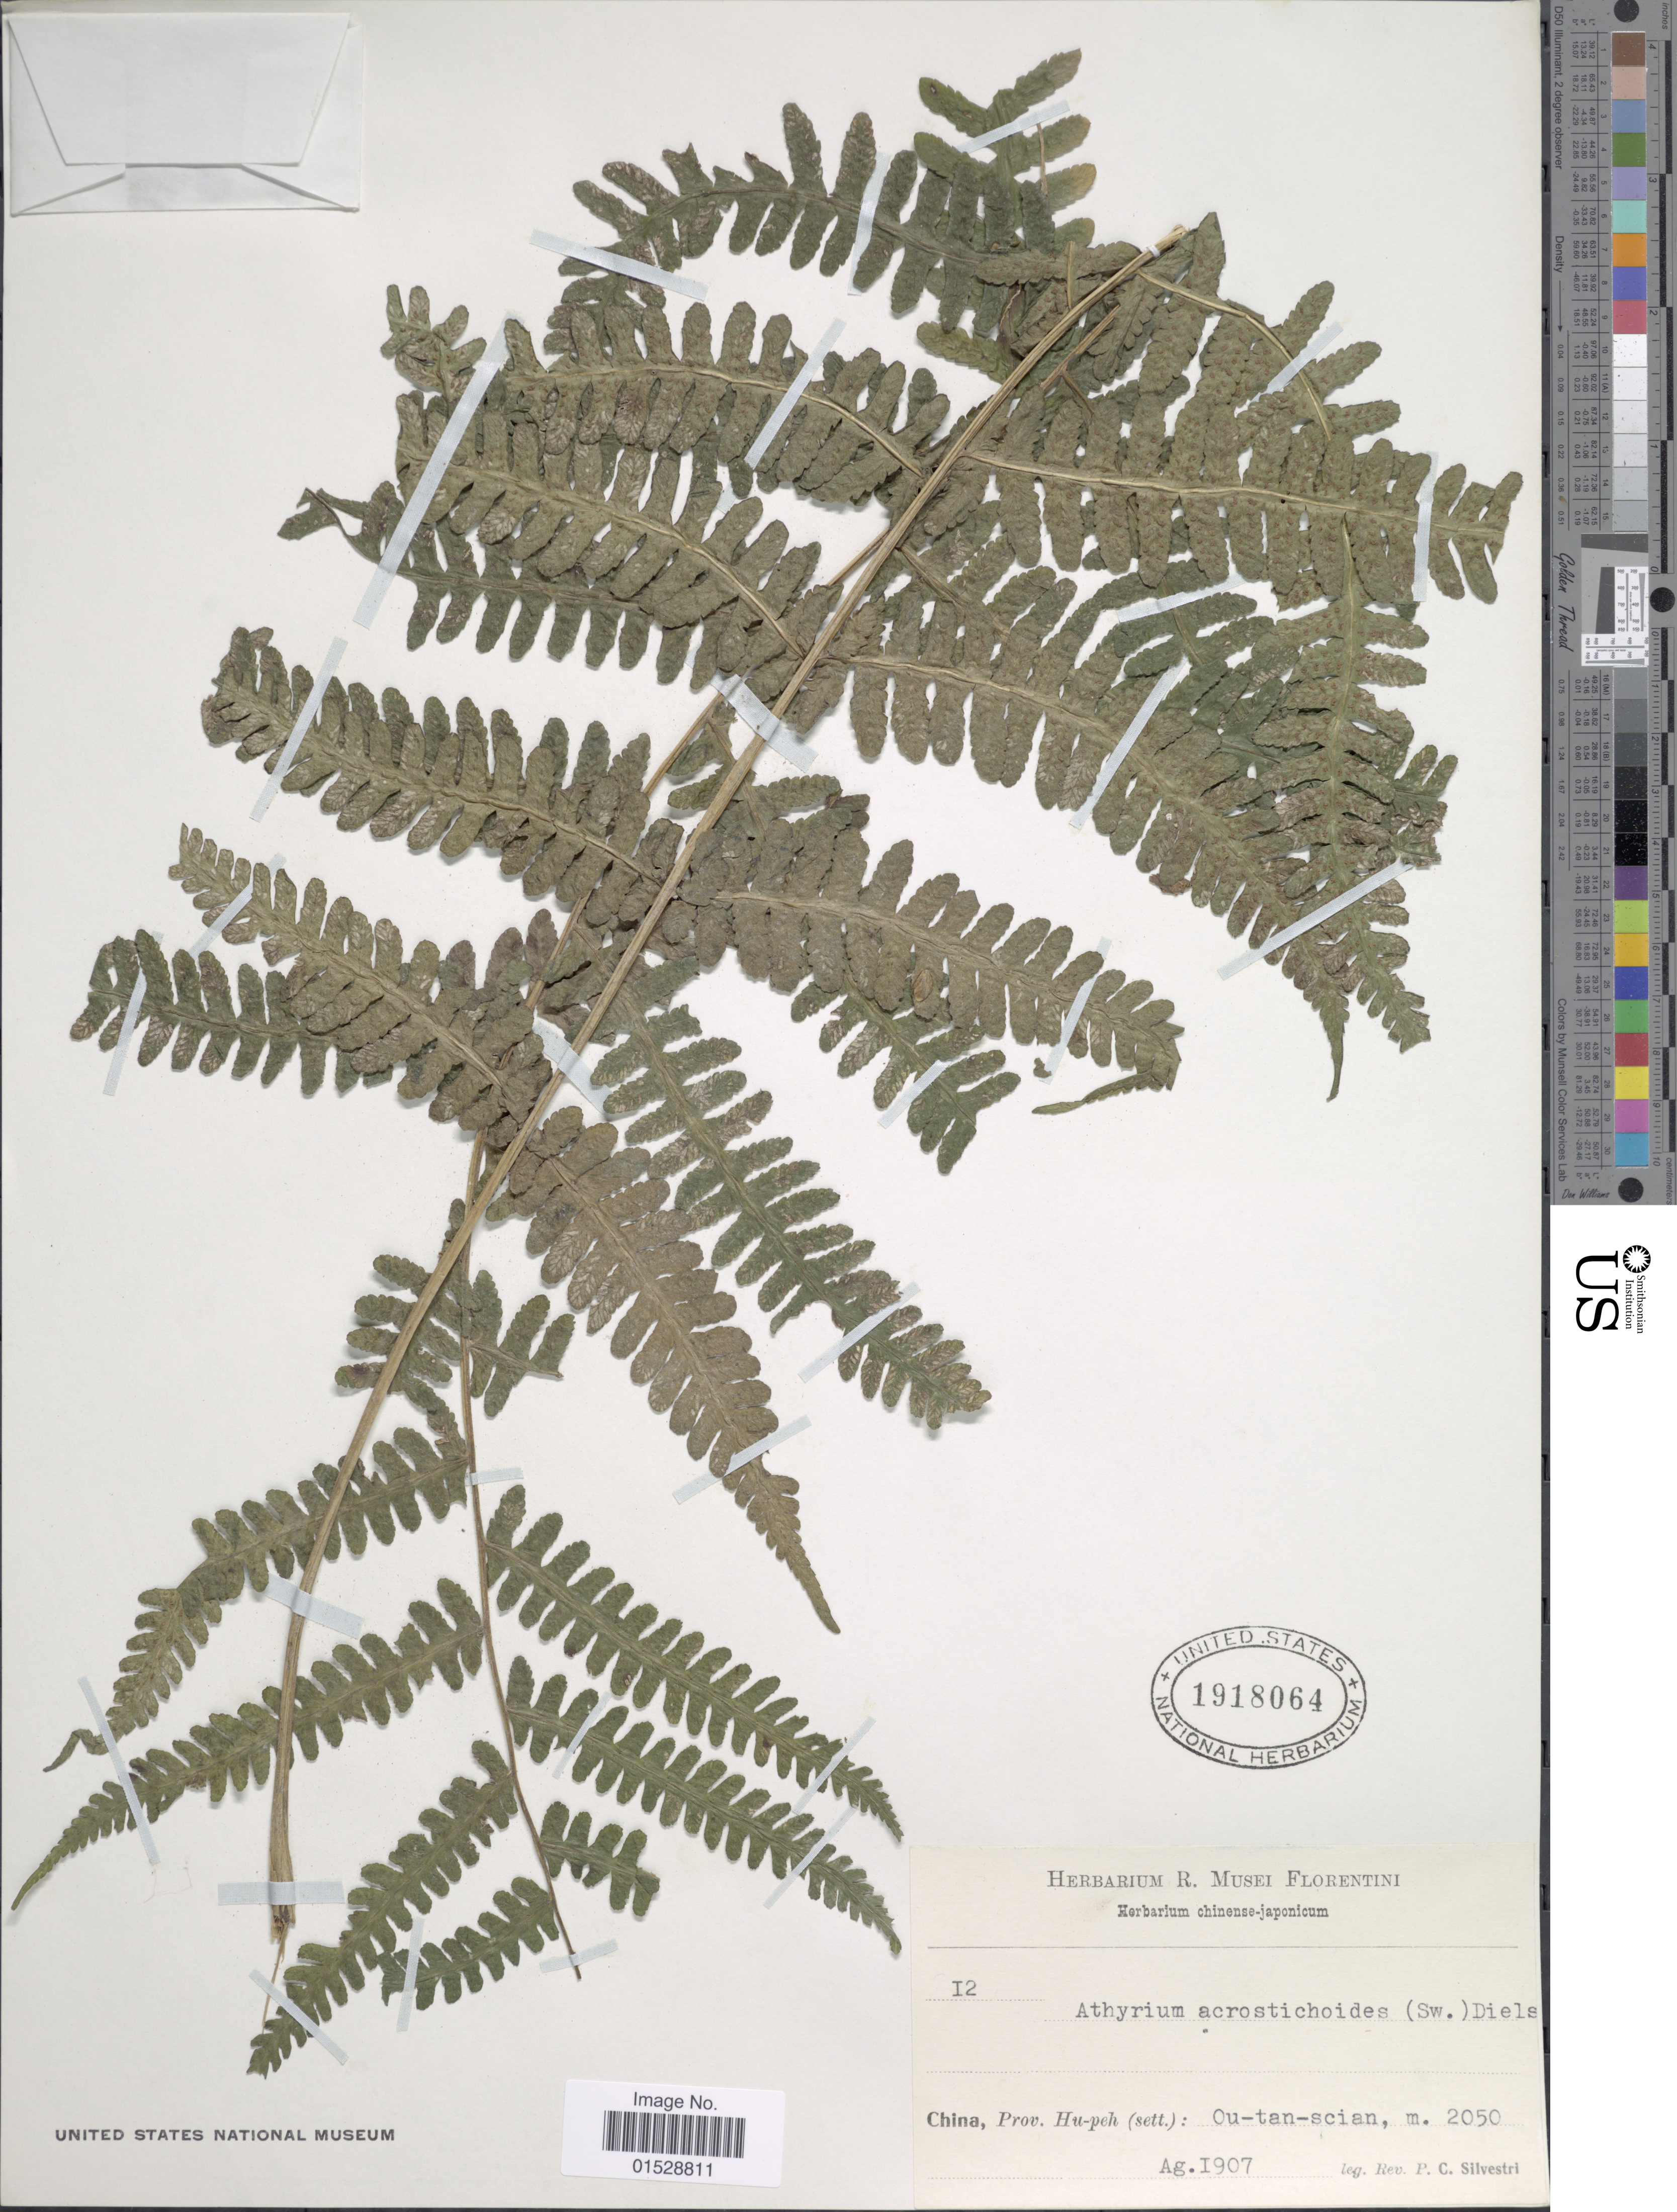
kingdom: Plantae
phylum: Tracheophyta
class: Polypodiopsida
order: Polypodiales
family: Athyriaceae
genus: Deparia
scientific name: Deparia acrostichoides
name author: (Sw.) M. Kato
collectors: P. Silvestri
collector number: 12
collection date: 1907-08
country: China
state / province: Hubei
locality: China, Prov. Hu-peh (sett): Ou-tan-scian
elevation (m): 2050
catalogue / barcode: US 1918064